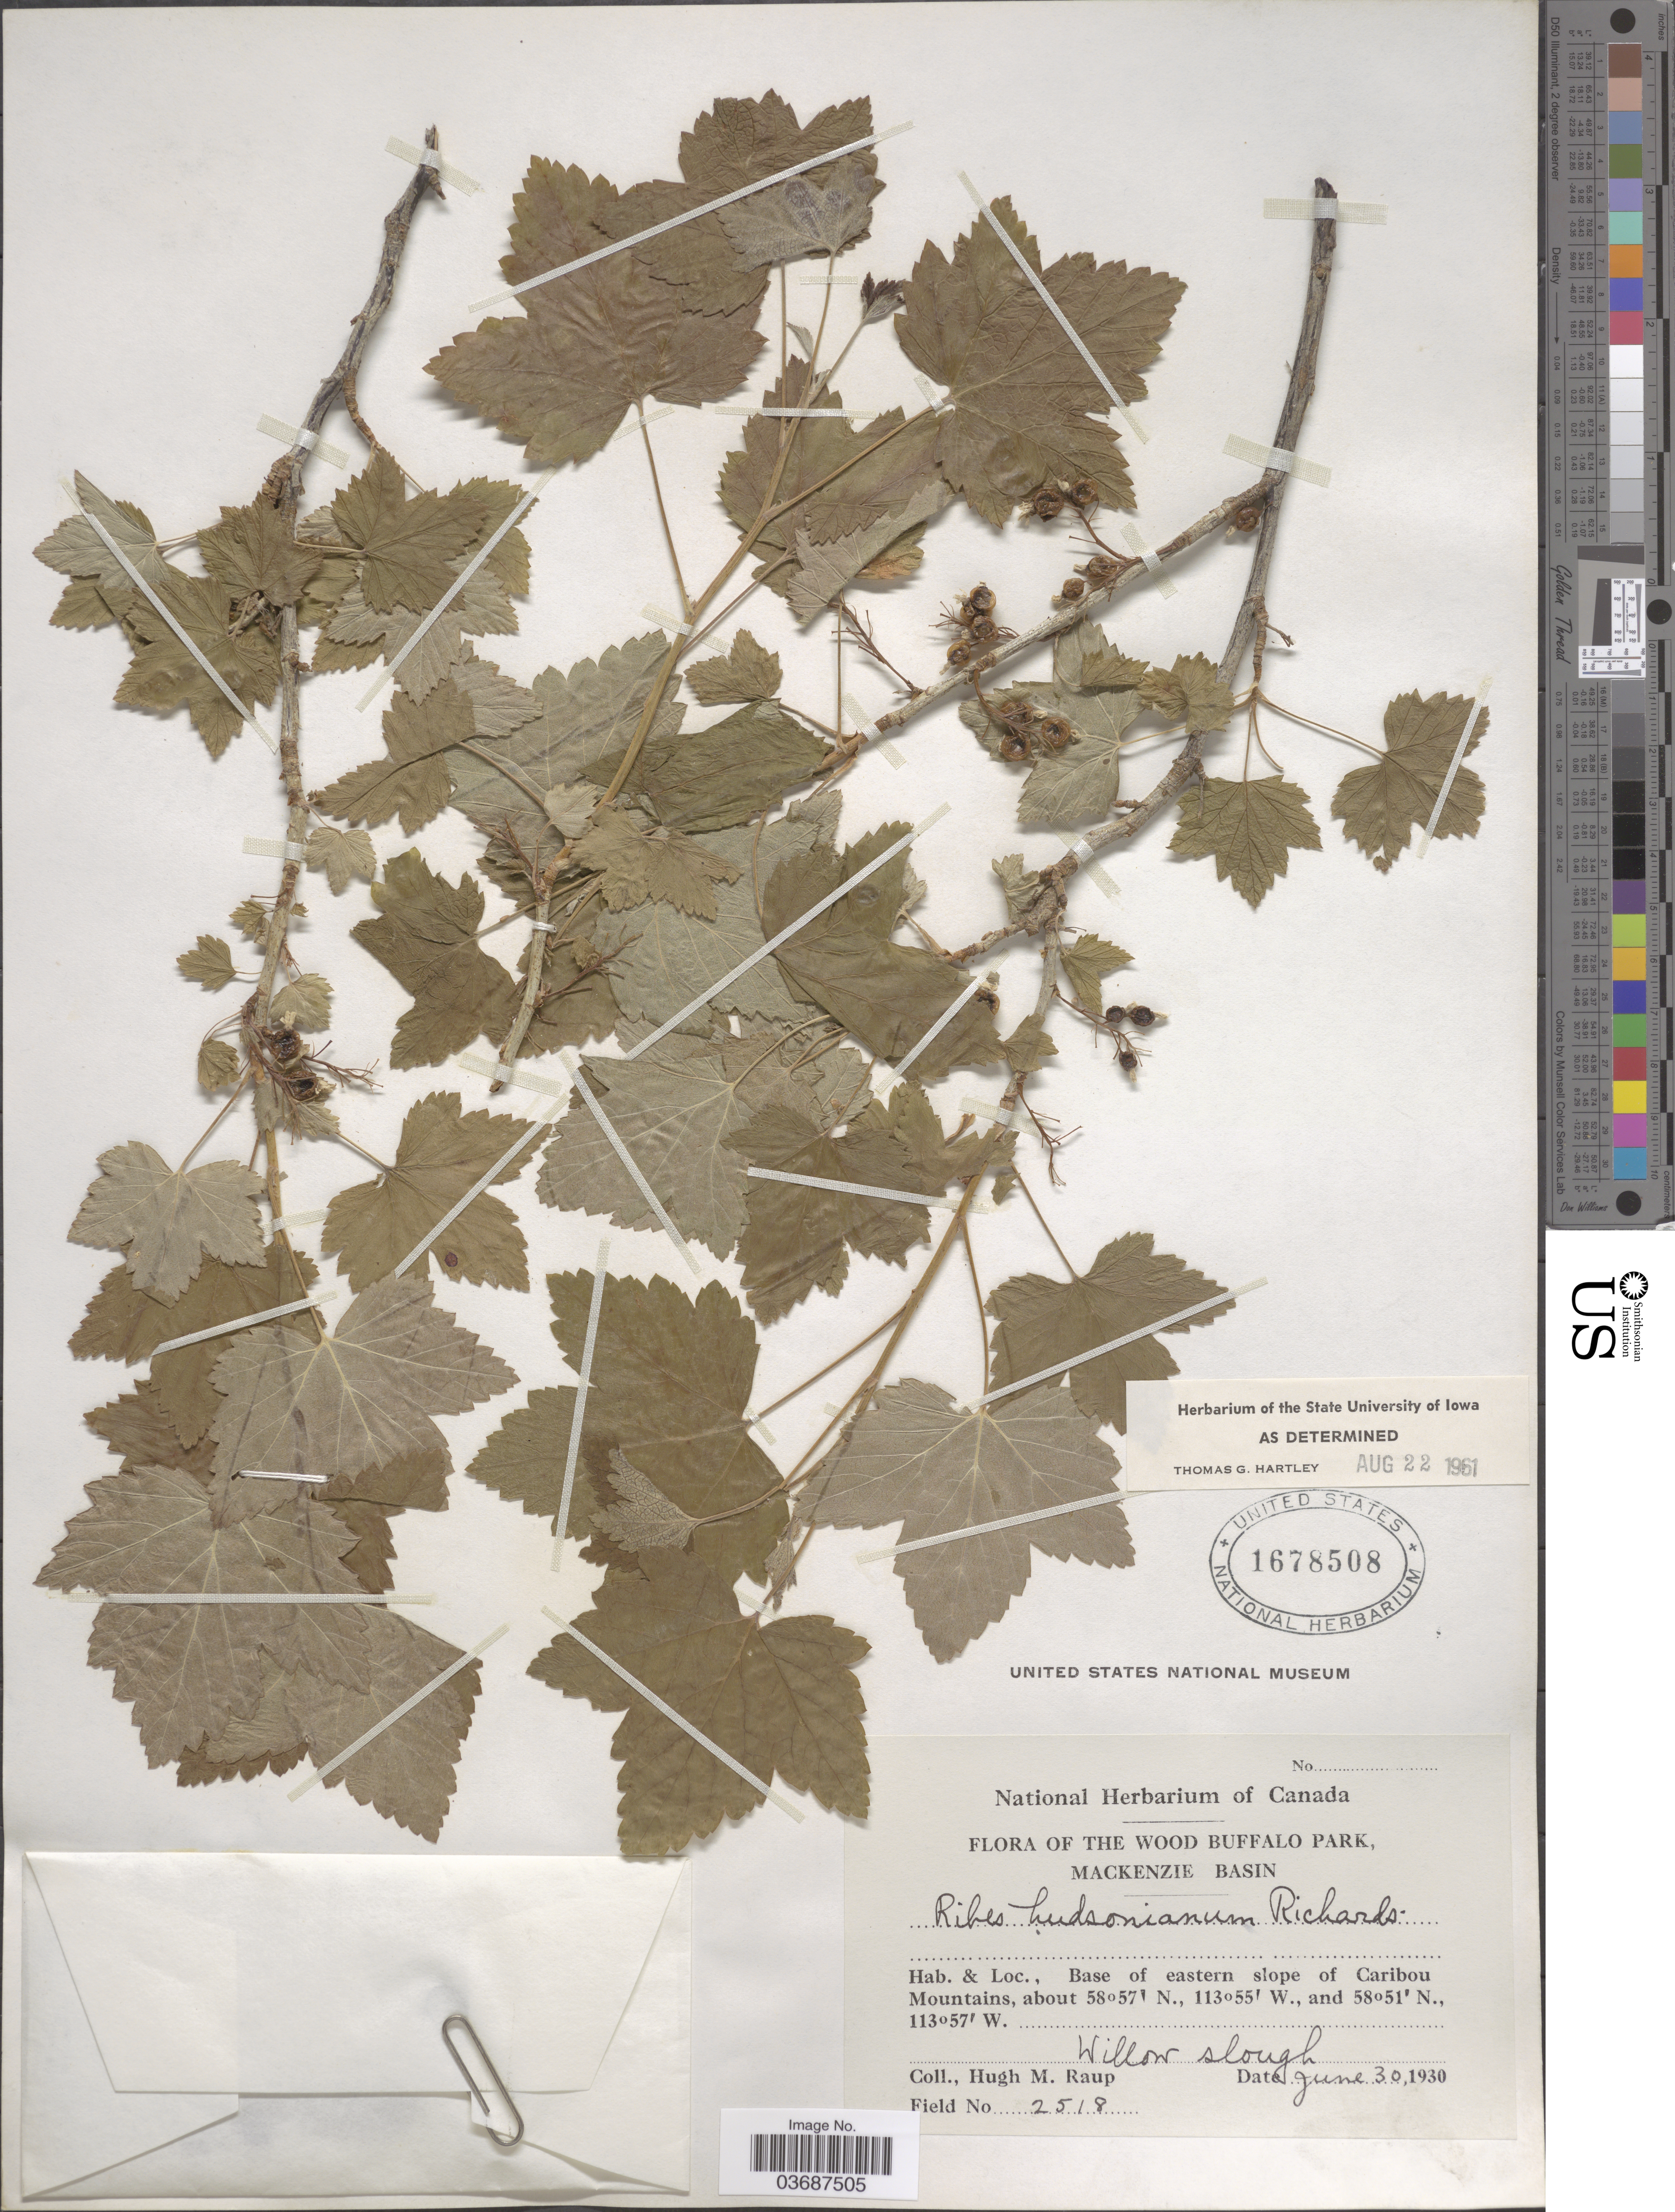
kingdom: Plantae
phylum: Tracheophyta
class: Magnoliopsida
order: Saxifragales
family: Grossulariaceae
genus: Ribes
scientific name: Ribes hudsonianum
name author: Richardson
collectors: H. Raup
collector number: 2518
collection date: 1930-06-30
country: Canada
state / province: Northwest Territories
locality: The Wood Buffalo Park, Mackenzie Basin. Base of eastern slope of Caribou Mountains. Willow slough.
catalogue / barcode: US 1678508